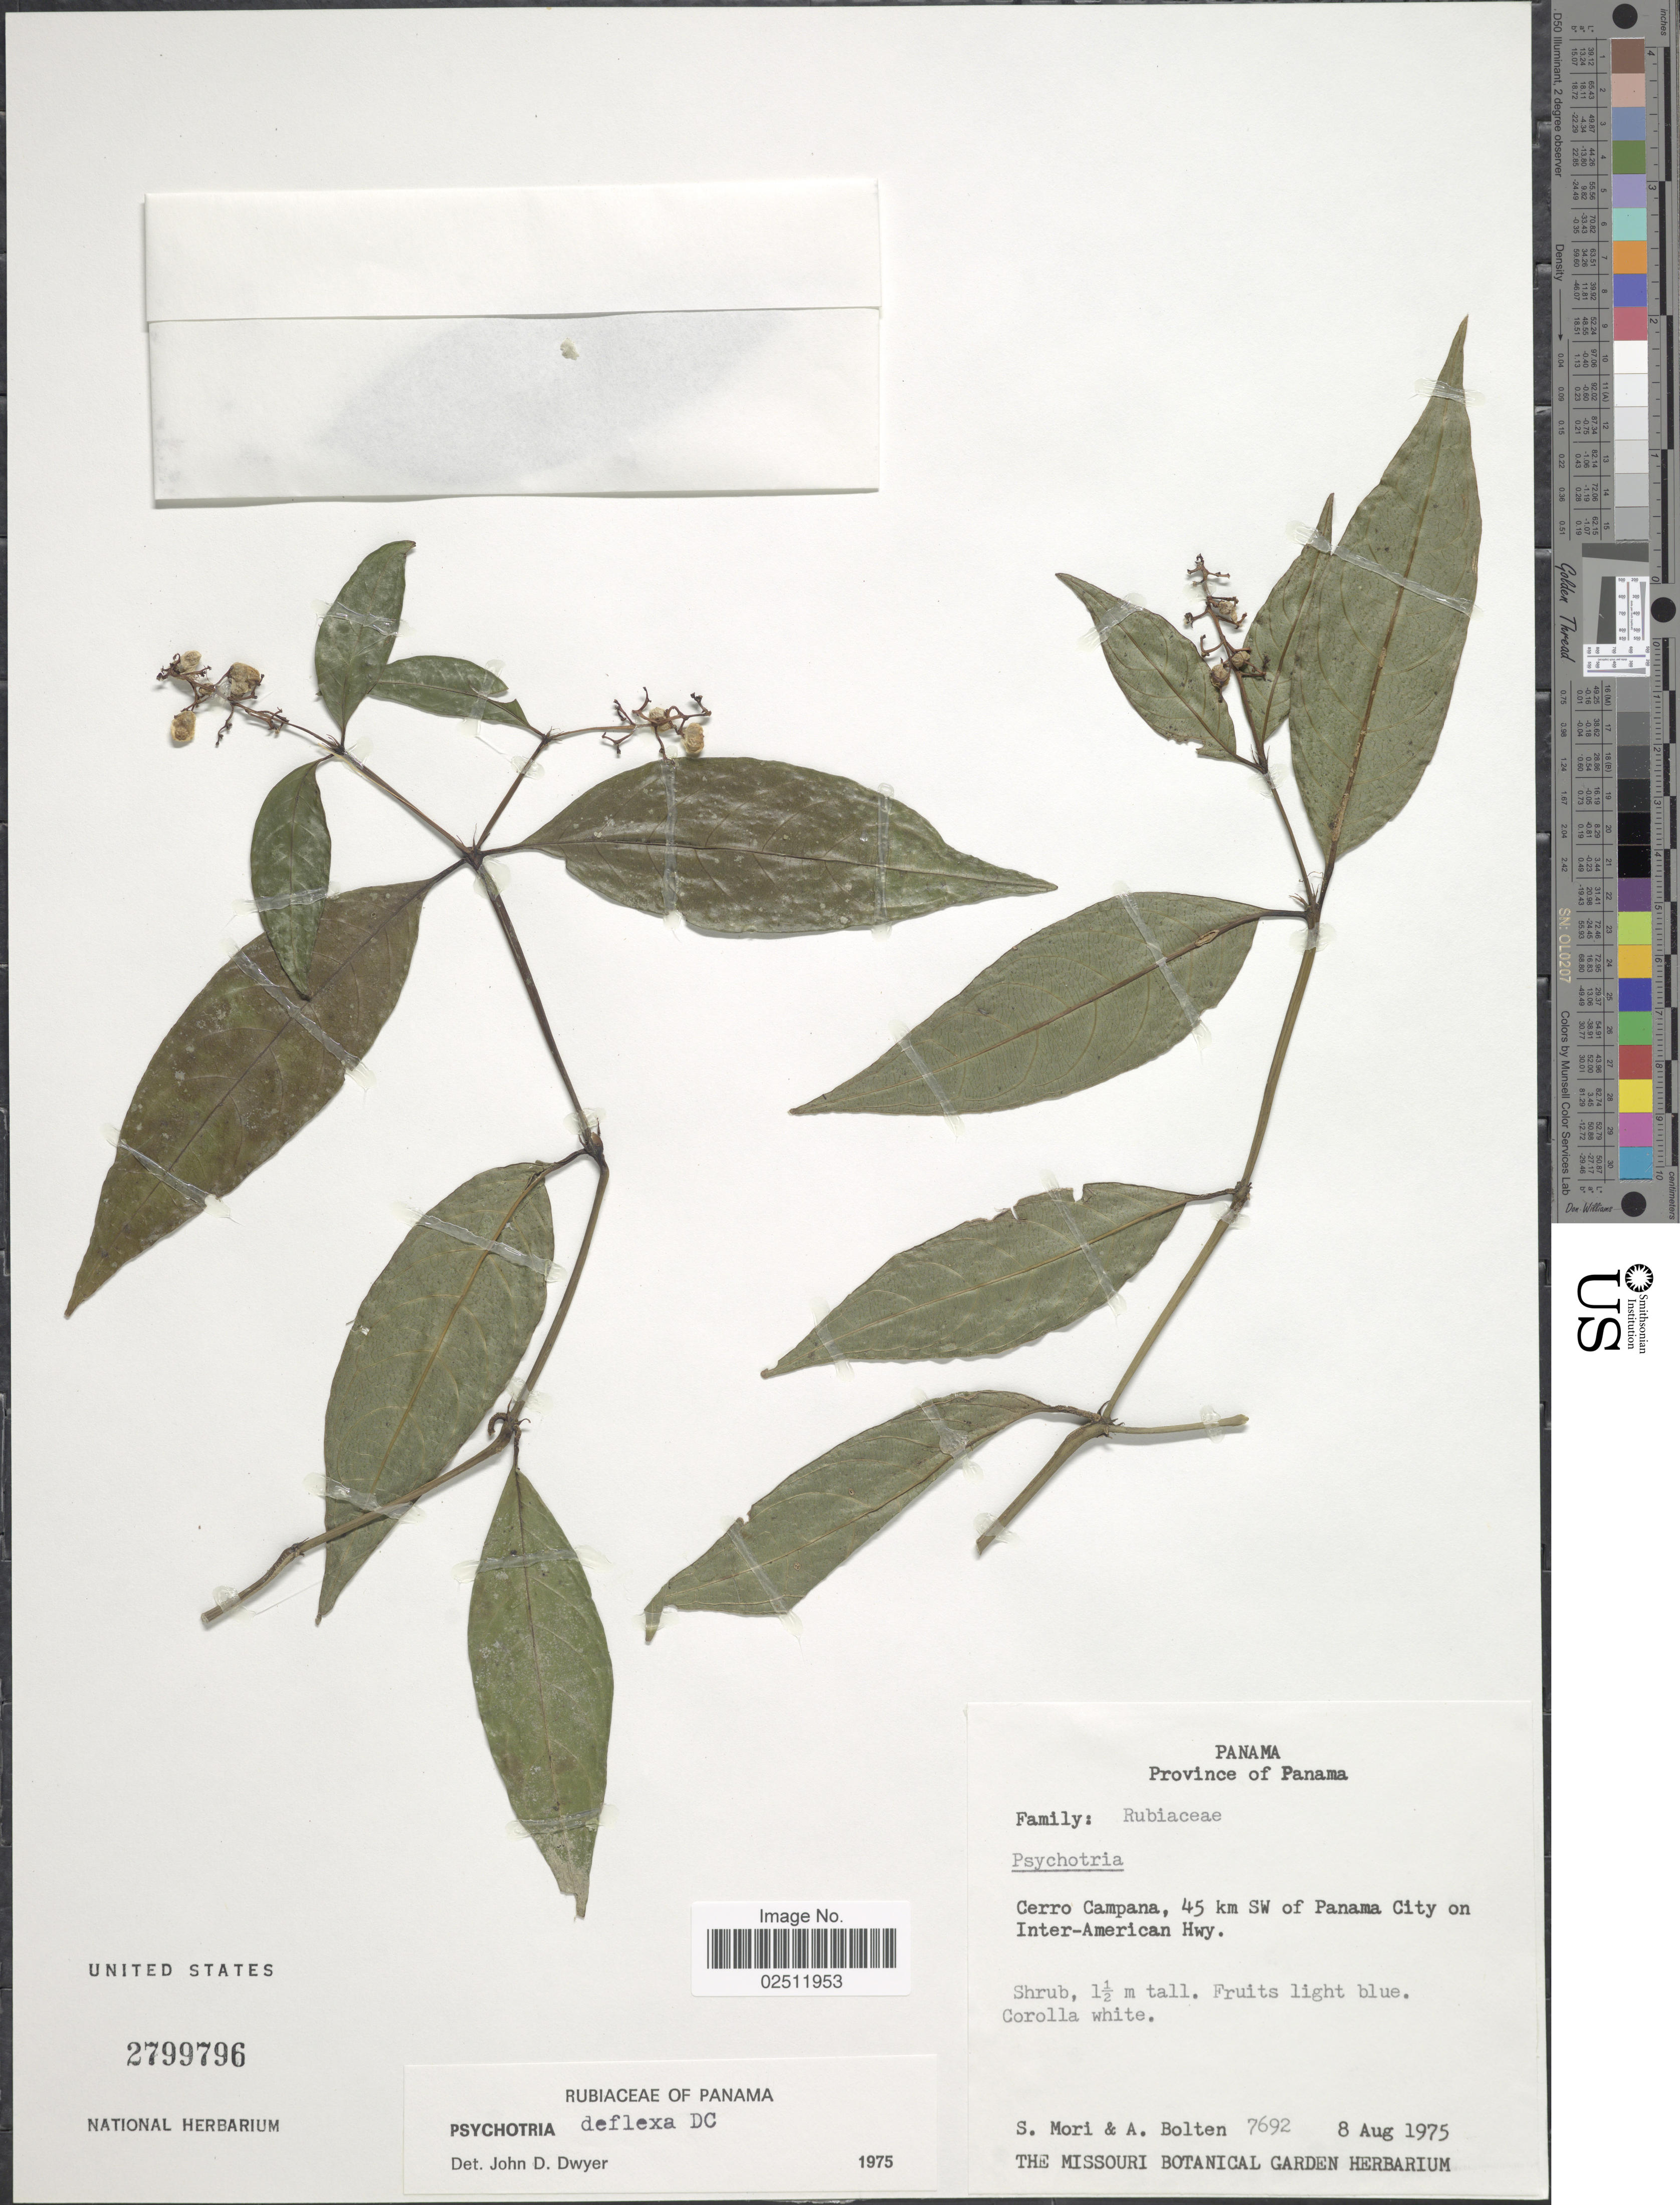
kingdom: Plantae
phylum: Tracheophyta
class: Magnoliopsida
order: Gentianales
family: Rubiaceae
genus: Psychotria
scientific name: Psychotria deflexa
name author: DC.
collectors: S. Mori & A. Bolten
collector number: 7692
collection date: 1975-08-08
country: Panama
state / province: Panamá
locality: Cerro Campana, 45 km SW of Panama City on Inter-American Hwy.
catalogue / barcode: US 2799796